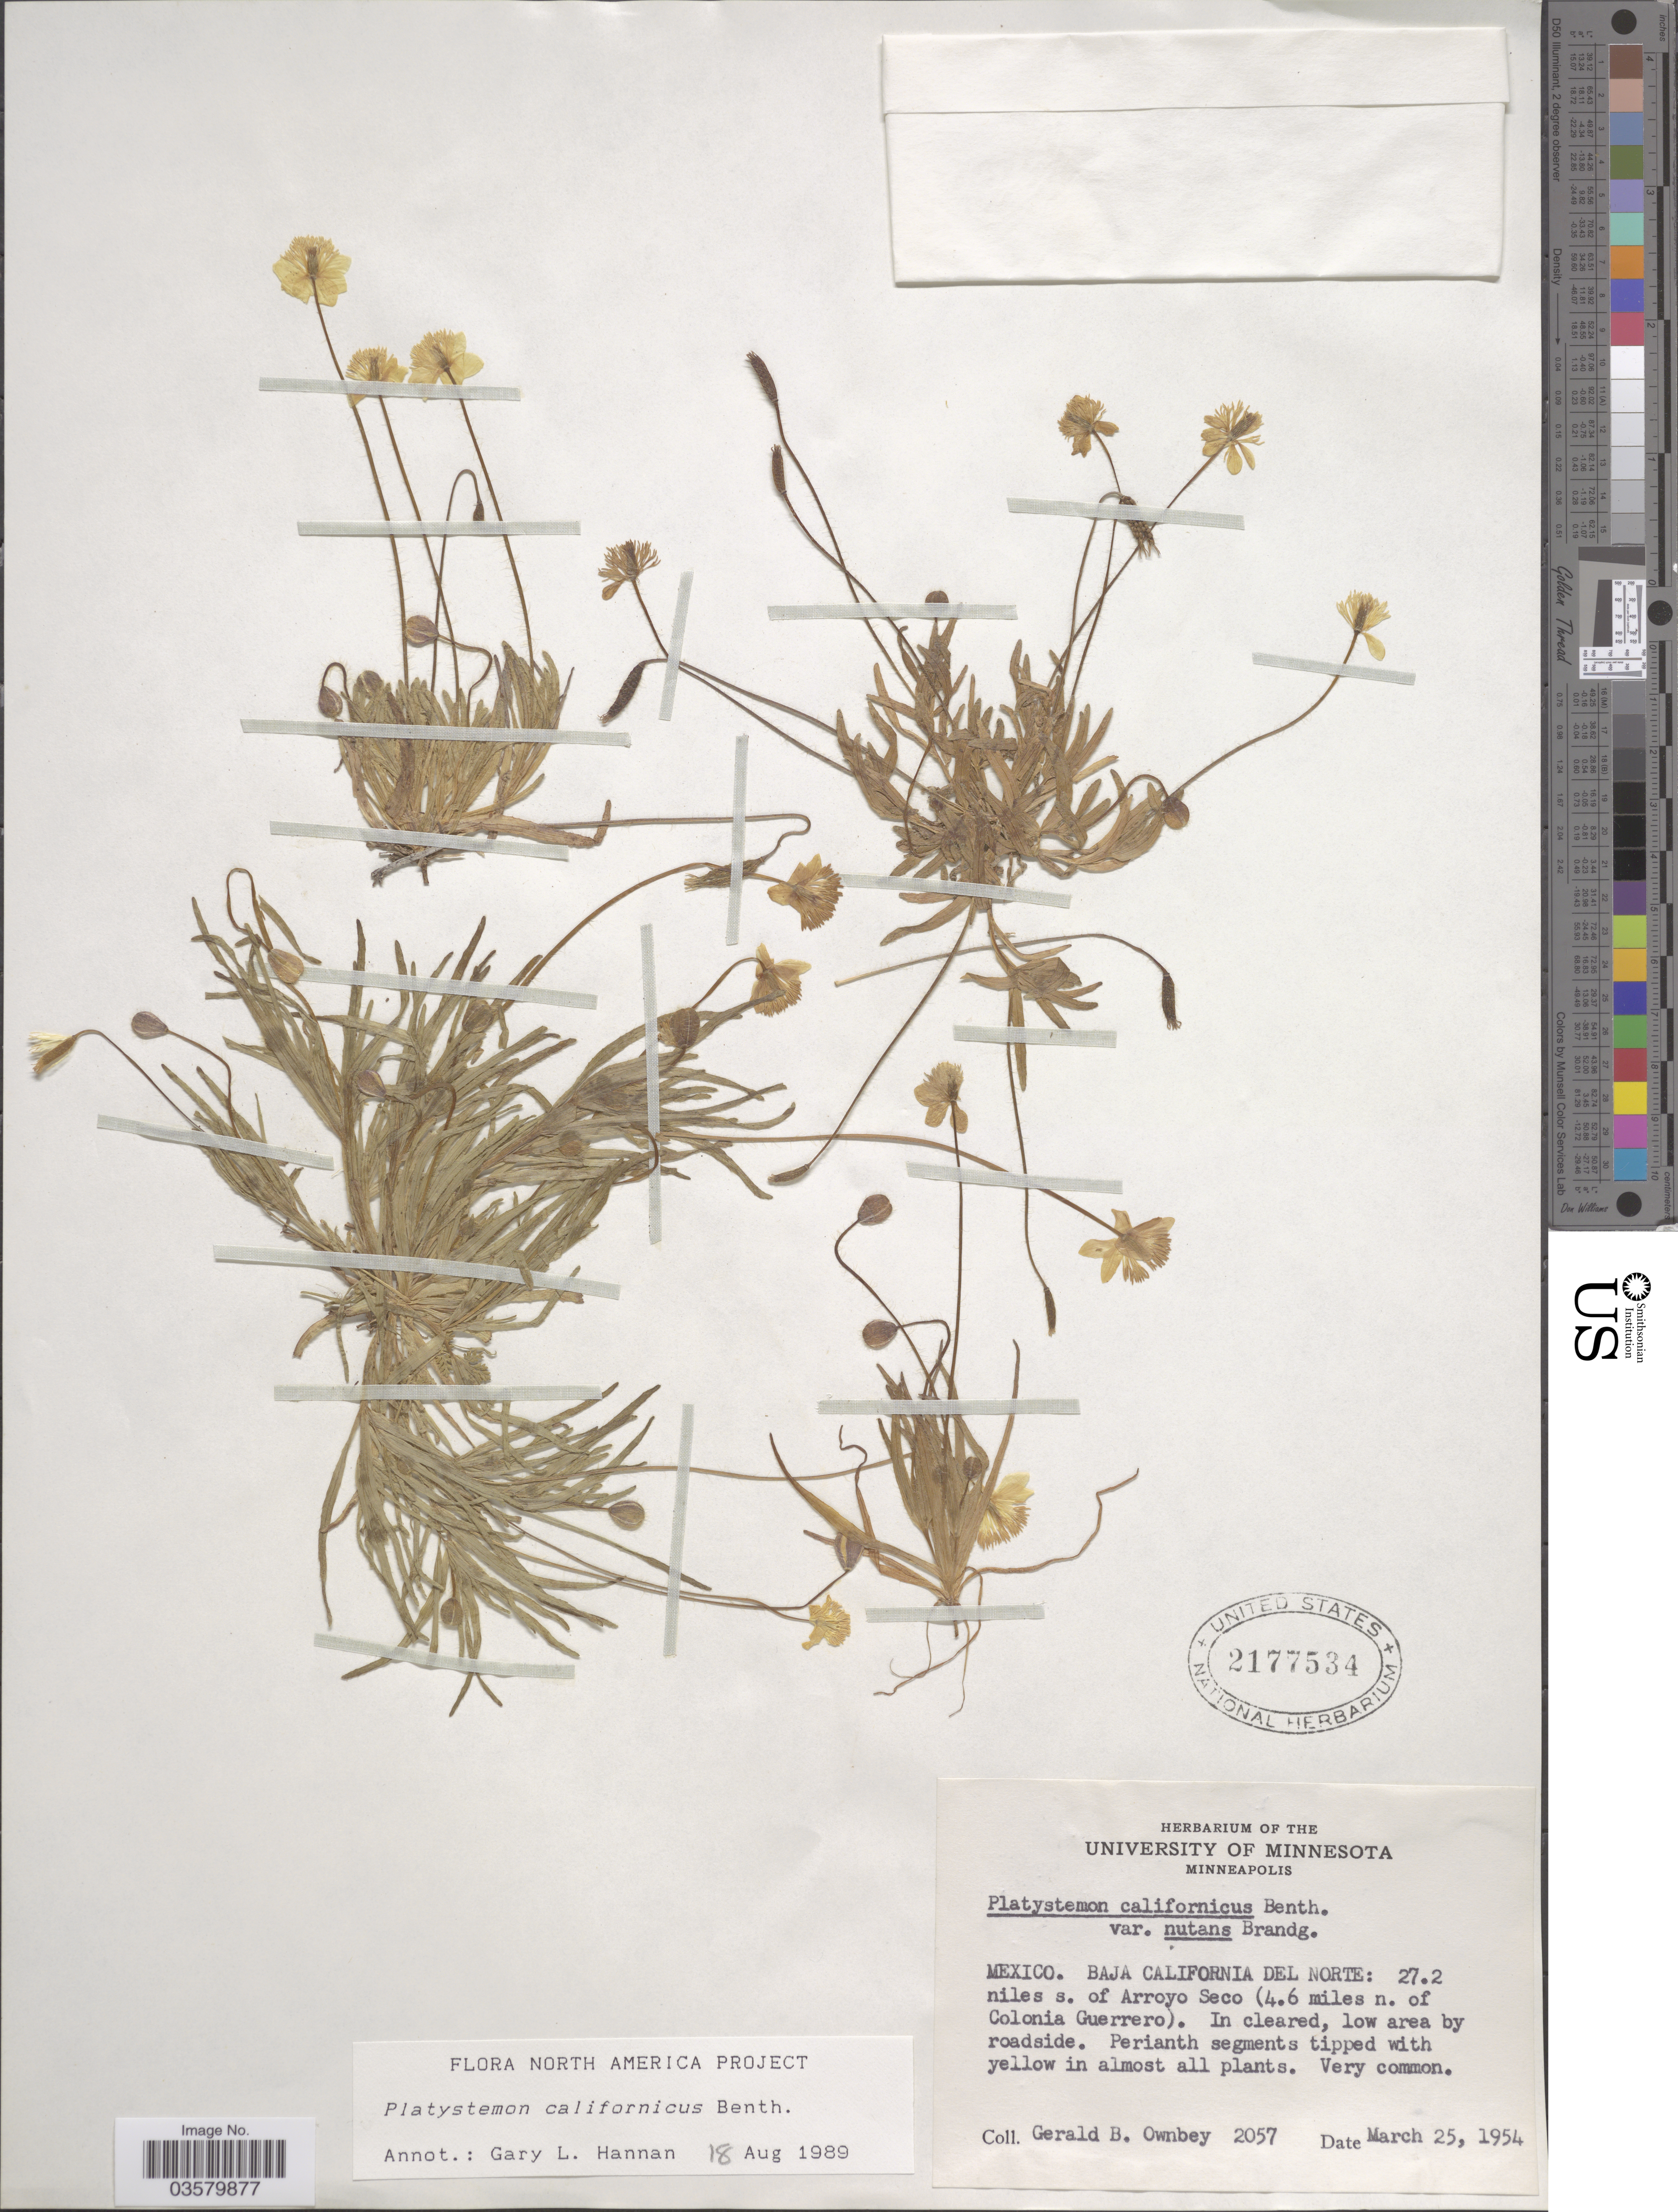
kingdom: Plantae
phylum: Tracheophyta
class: Magnoliopsida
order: Ranunculales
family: Papaveraceae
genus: Platystemon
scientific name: Platystemon californicus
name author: Benth.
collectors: G. B. Ownbey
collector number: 2057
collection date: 1954-03-25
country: Mexico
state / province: Baja California Norte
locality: Baja California del Norte: 27.2 miles s. of Arroyo Seco (4.6 miles n. of Colonia Guerrero).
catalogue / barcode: US 2177534